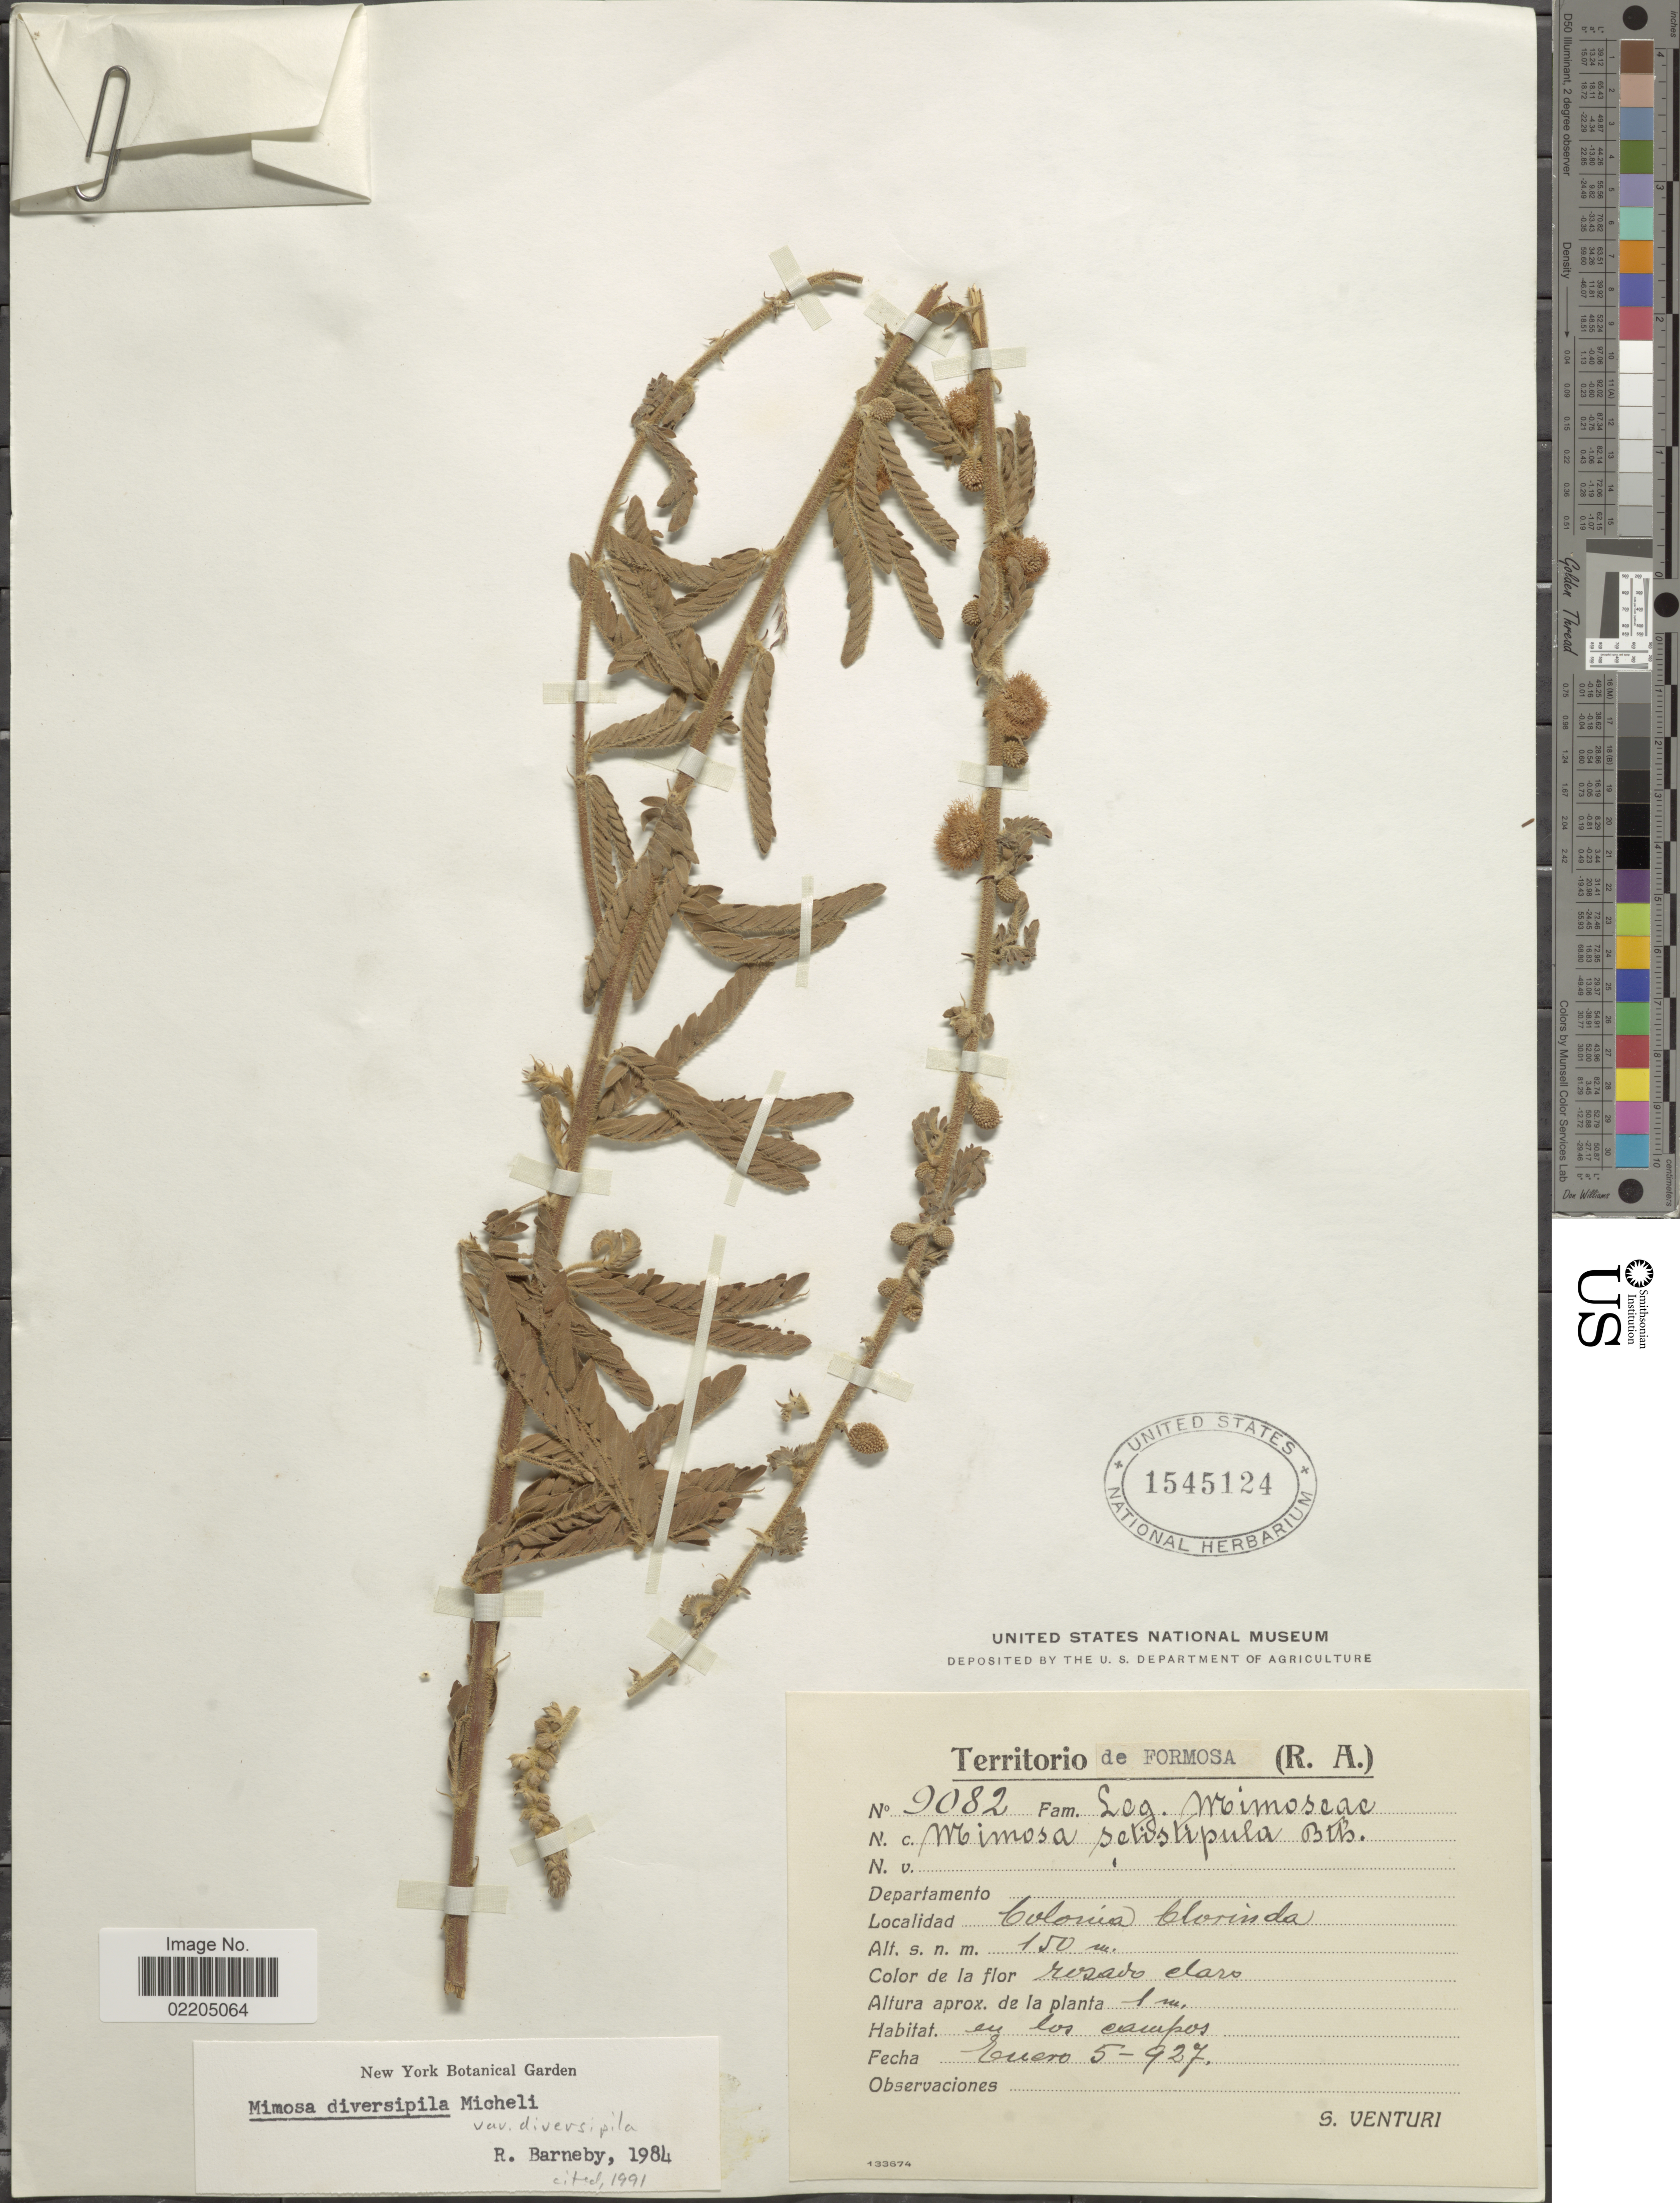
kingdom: Plantae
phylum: Tracheophyta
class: Magnoliopsida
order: Fabales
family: Fabaceae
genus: Mimosa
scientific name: Mimosa diversipila var. diversipila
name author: Micheli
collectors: S. Venturi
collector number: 9082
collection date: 1927-01-05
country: Argentina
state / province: Formosa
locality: Colonia Clorinda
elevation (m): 150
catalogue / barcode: US 1545124